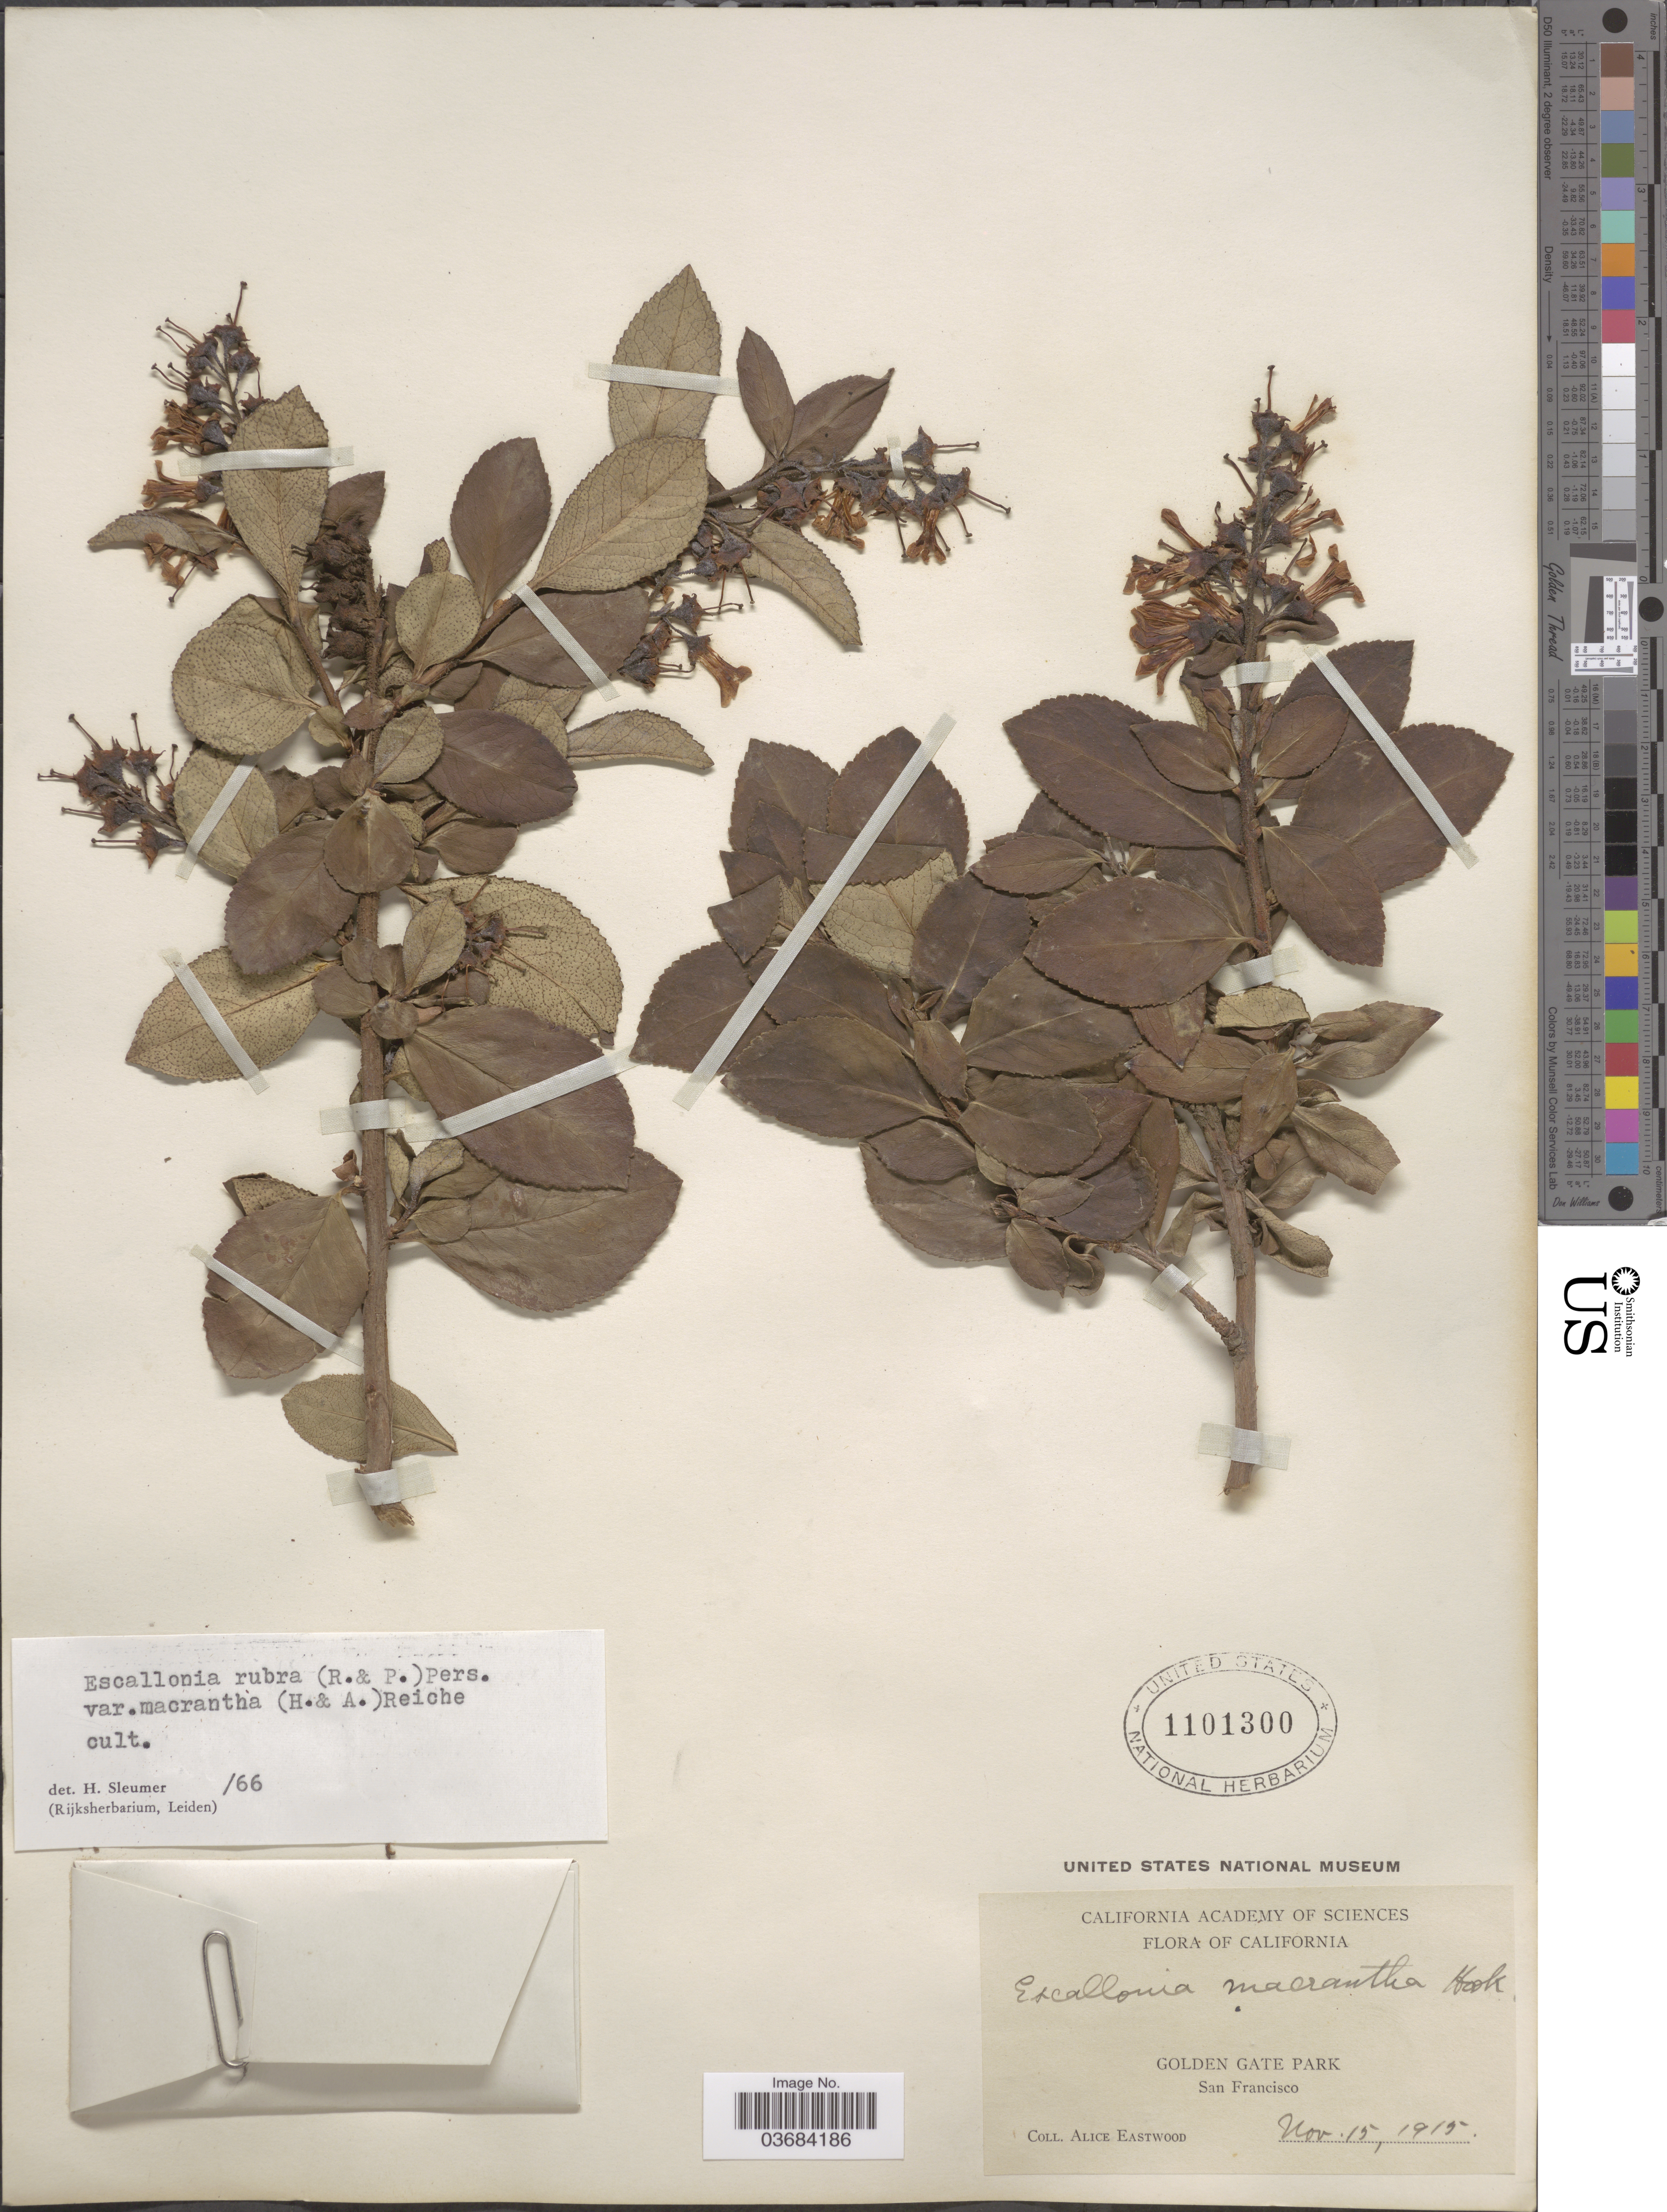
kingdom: Plantae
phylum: Tracheophyta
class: Magnoliopsida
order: Escalloniales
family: Escalloniaceae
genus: Escallonia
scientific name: Escallonia rubra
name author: (Ruiz & Pav.) Pers.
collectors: A. Eastwood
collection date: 1915-11-15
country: United States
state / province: California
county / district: San Francisco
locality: Golden Gate Park. San Francisco.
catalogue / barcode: US 1101300